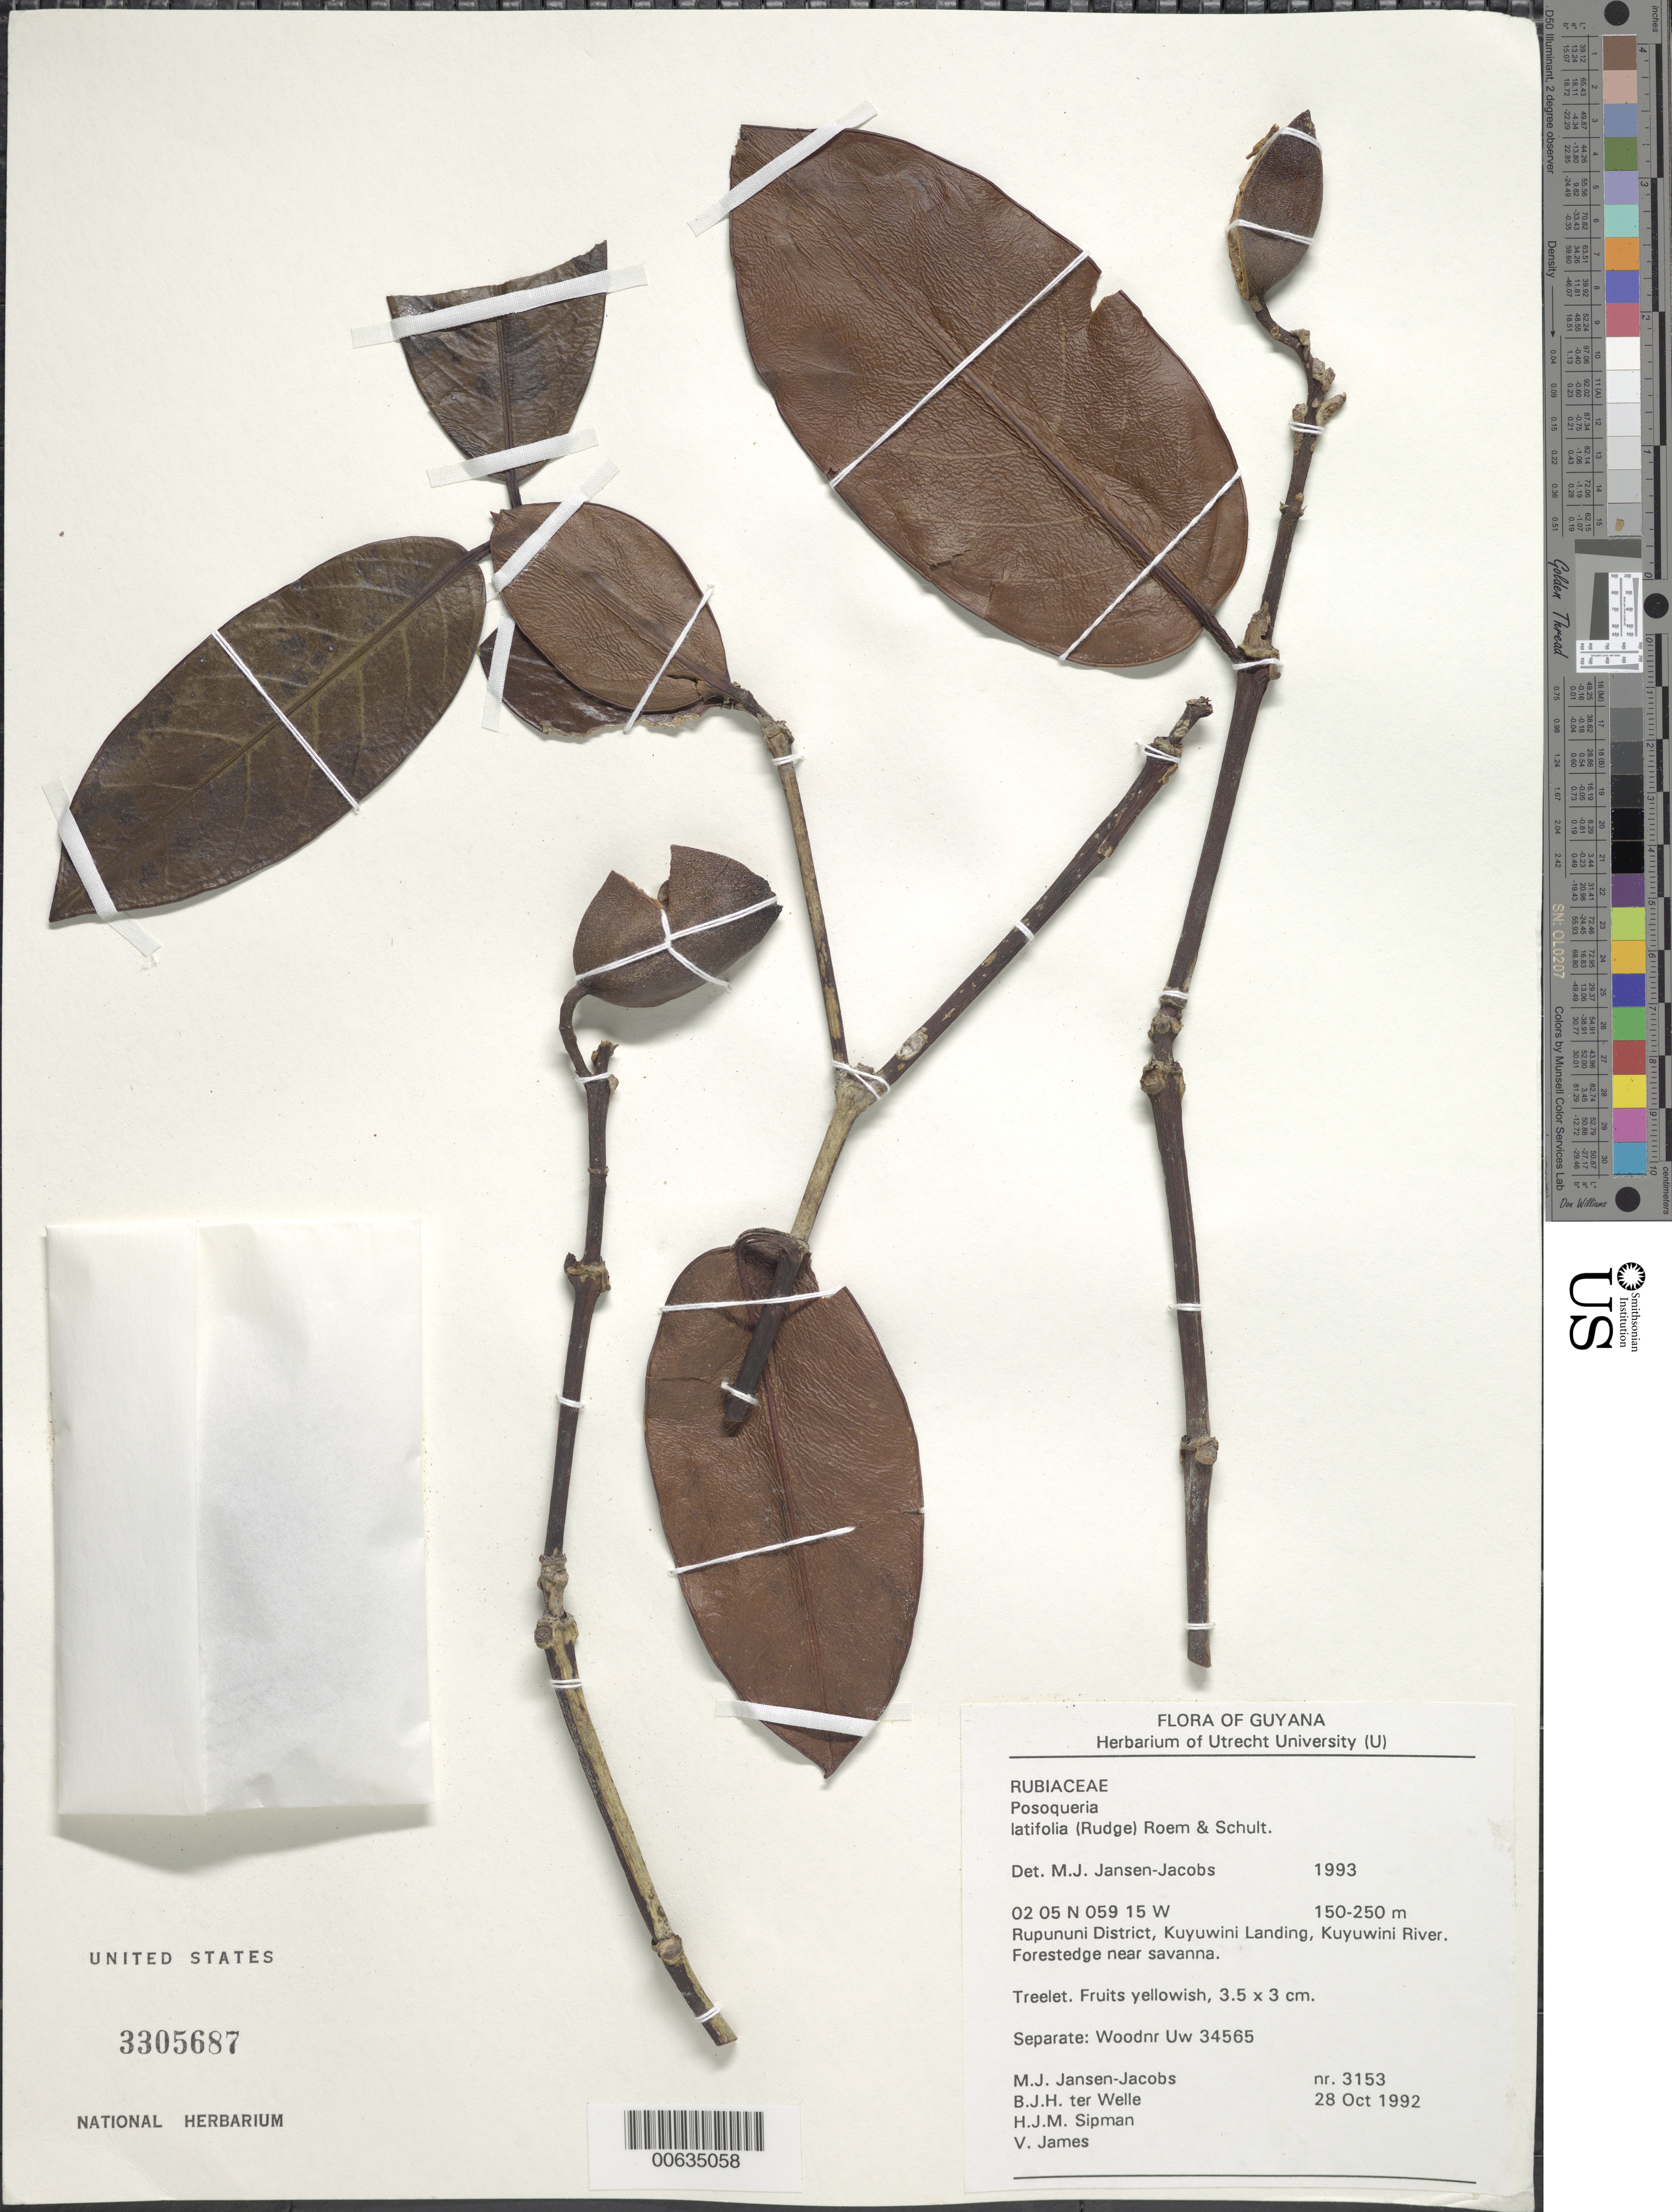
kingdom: Plantae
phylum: Tracheophyta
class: Magnoliopsida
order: Gentianales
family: Rubiaceae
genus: Posoqueria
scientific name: Posoqueria latifolia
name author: (Rudge) Roem. & Schult.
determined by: Jansen-Jacobs, M. J., (U), Nationaal Herbarium Nederland, Utrecht University branch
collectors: M. J. Jansen-Jacobs, B. Welle, H. J. M. Sipman & V. James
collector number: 3153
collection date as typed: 28-Oct-92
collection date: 1992-10-28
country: Guyana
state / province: U. Takutu-U. Essequibo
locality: Kuyuwini Landing, Kuyuwini River, Rupununi District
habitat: Forest edge near savanna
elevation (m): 150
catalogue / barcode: US 3305687